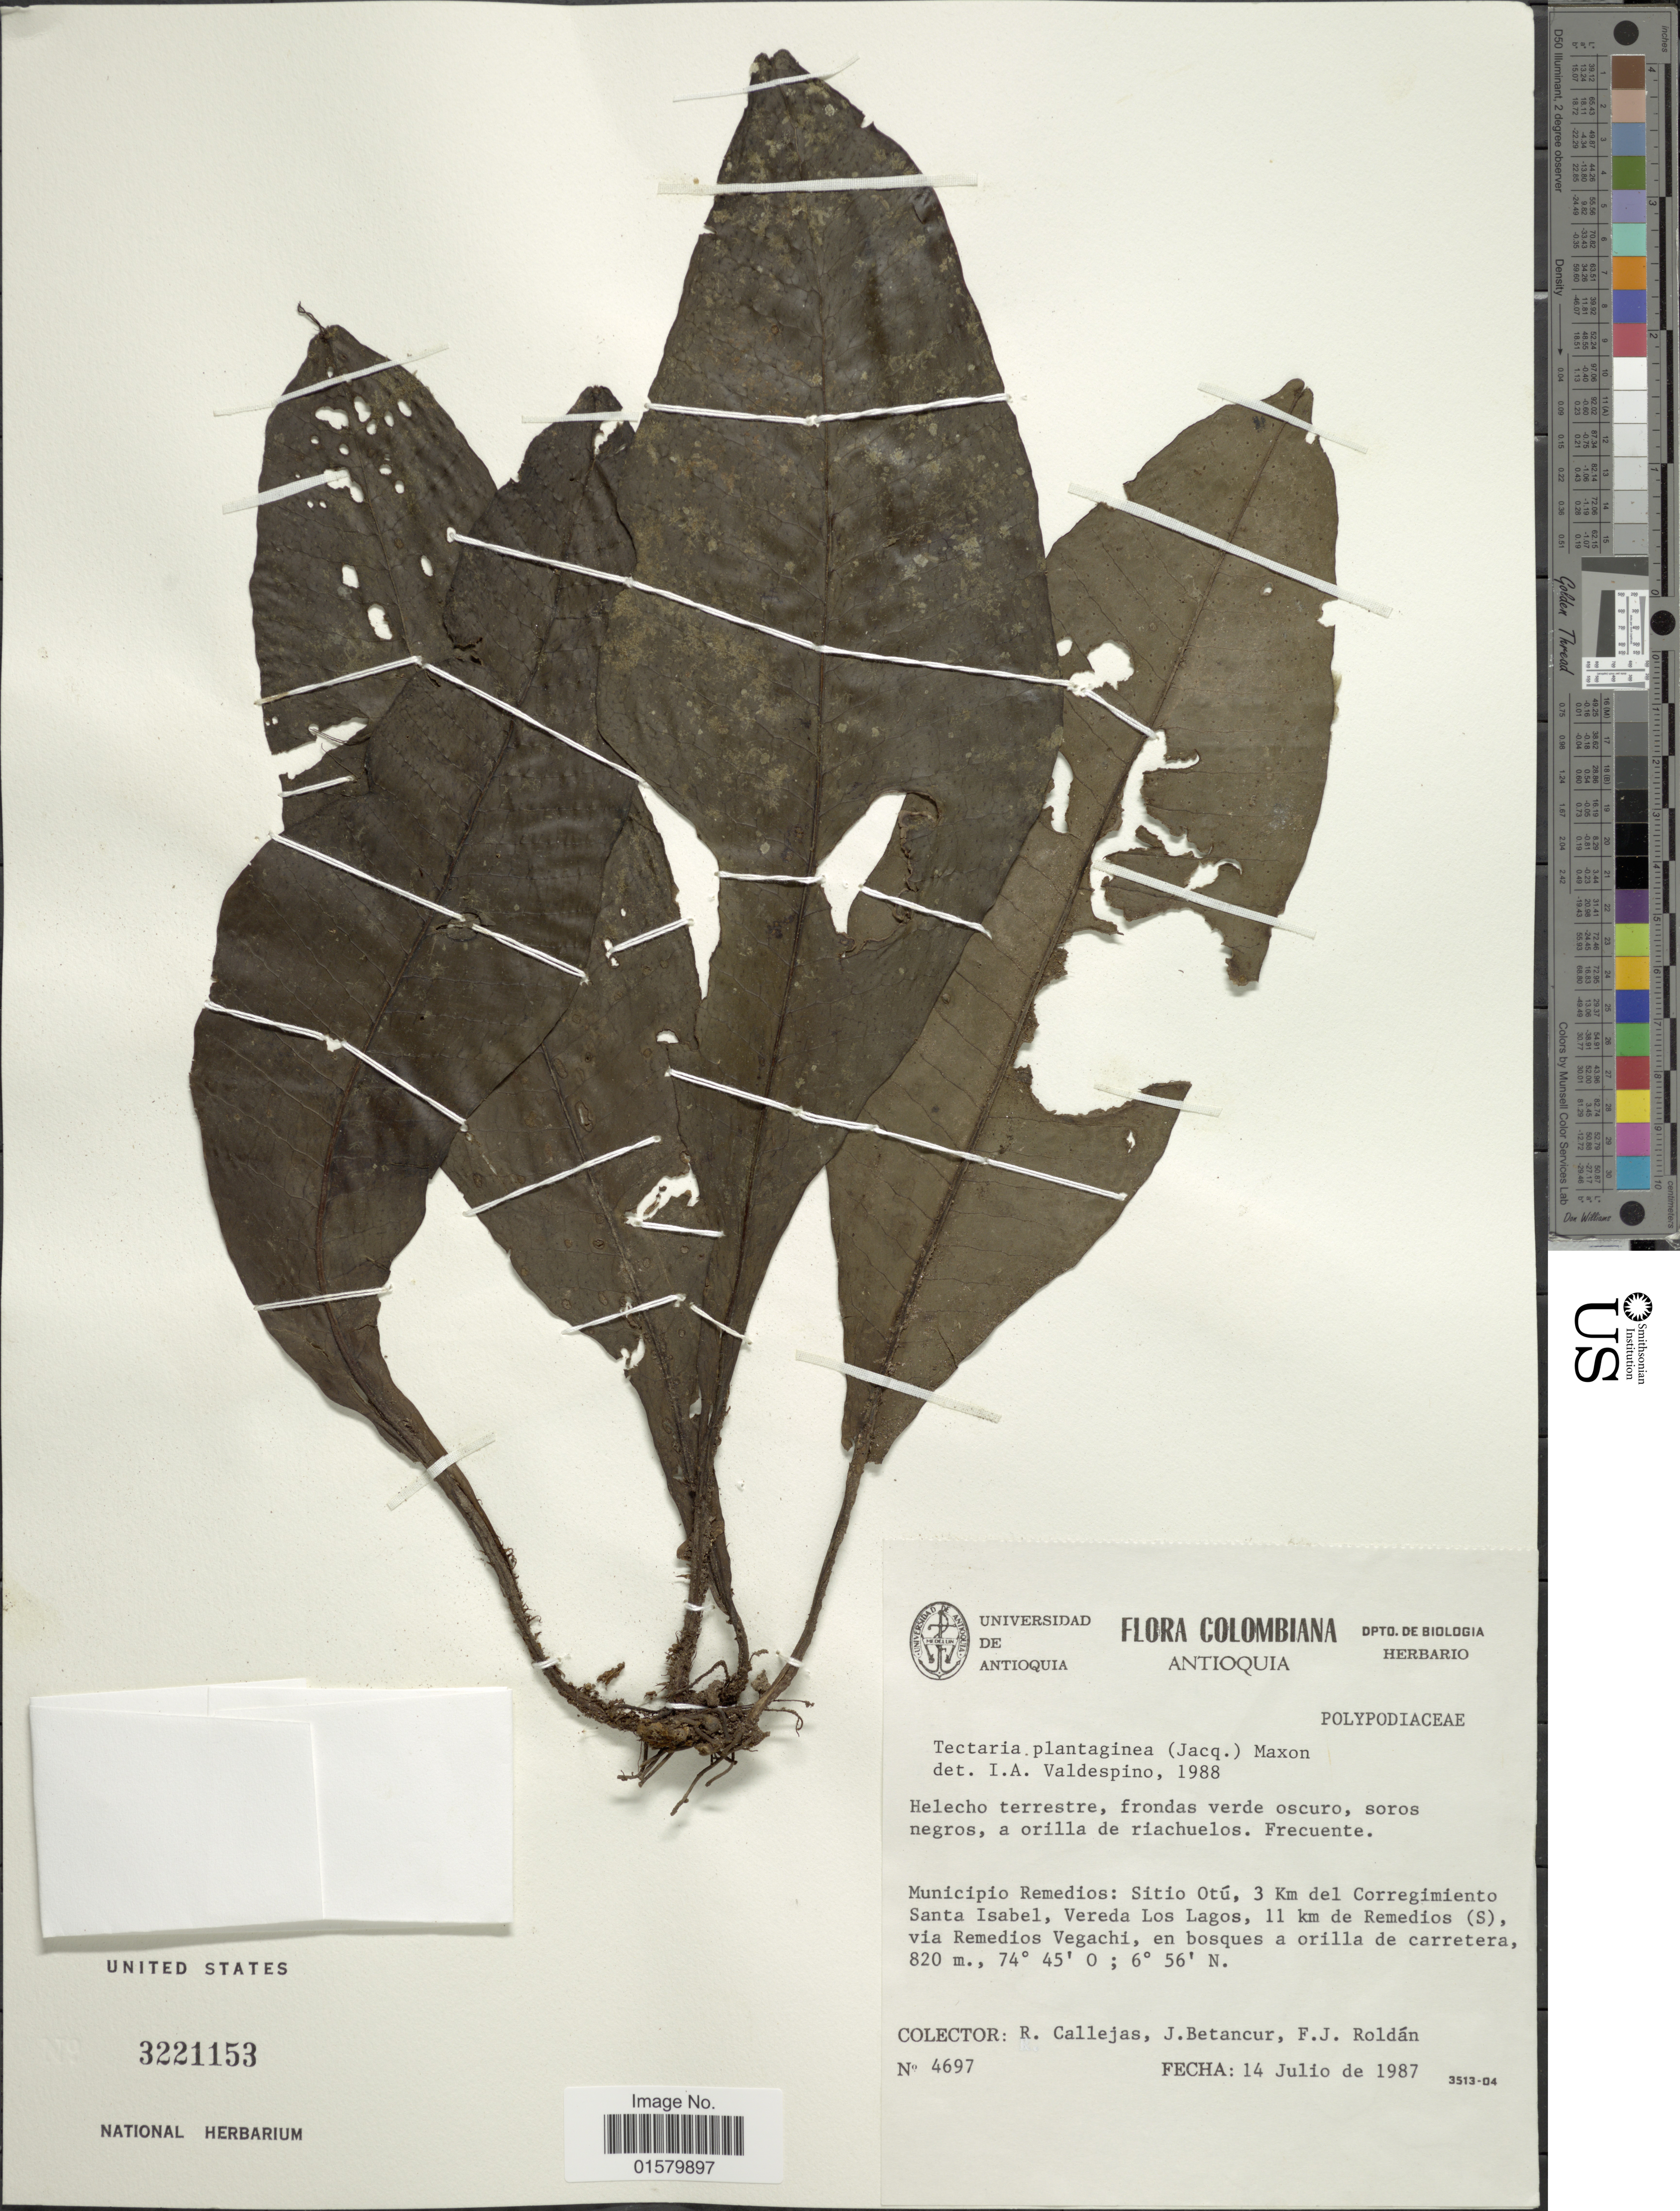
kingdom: Plantae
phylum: Tracheophyta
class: Polypodiopsida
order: Polypodiales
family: Tectariaceae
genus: Tectaria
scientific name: Tectaria plantaginea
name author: (Jacq.) Maxon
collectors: R. Callejas, J. Betancur & F. J. Roldán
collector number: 4697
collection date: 1987-07-14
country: Colombia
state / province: Antioquia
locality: Colombiana, Municipio Remedios: Sitio Otu, 3 km del Corregimiento Santa Isabel, Vereda Los Lagos, 11 km de Remedios (S), via Remedios Vegachi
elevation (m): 820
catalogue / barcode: US 3221153